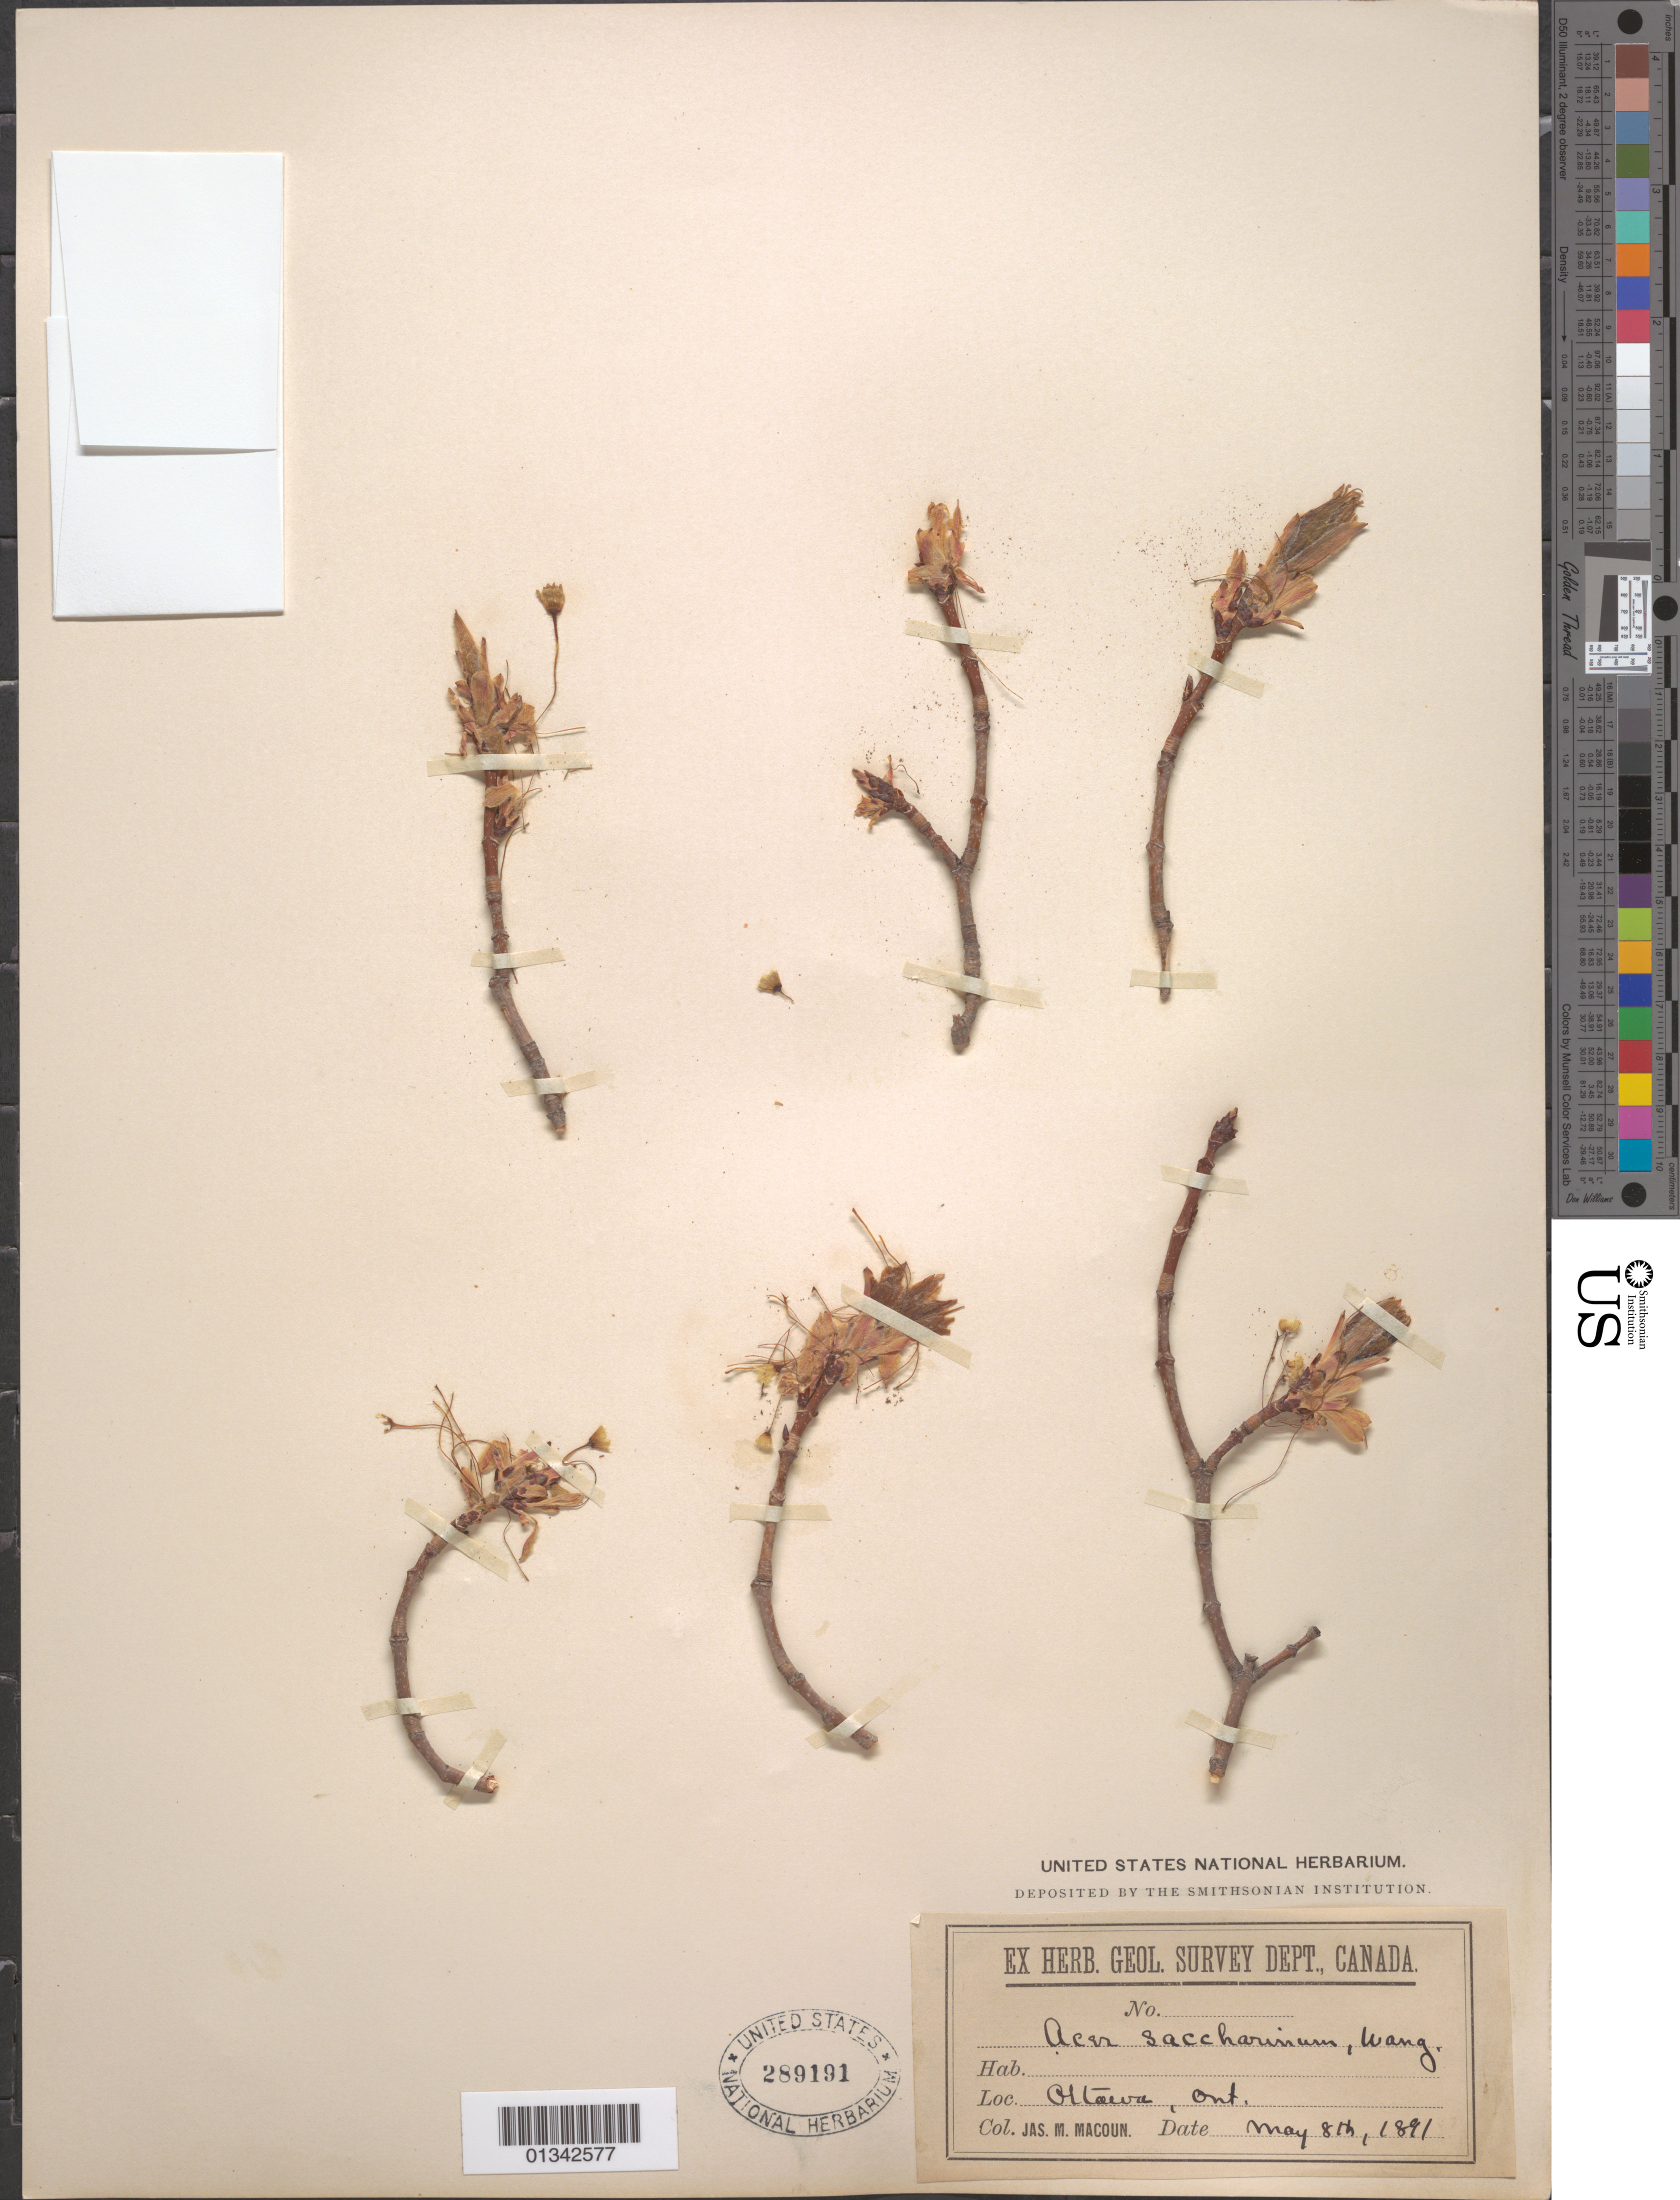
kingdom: Plantae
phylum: Tracheophyta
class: Magnoliopsida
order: Sapindales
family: Sapindaceae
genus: Acer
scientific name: Acer saccharinum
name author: L.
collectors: J. M. Macoun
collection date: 1891-05-08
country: Canada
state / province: Ontario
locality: Ottawa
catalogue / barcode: US 289191